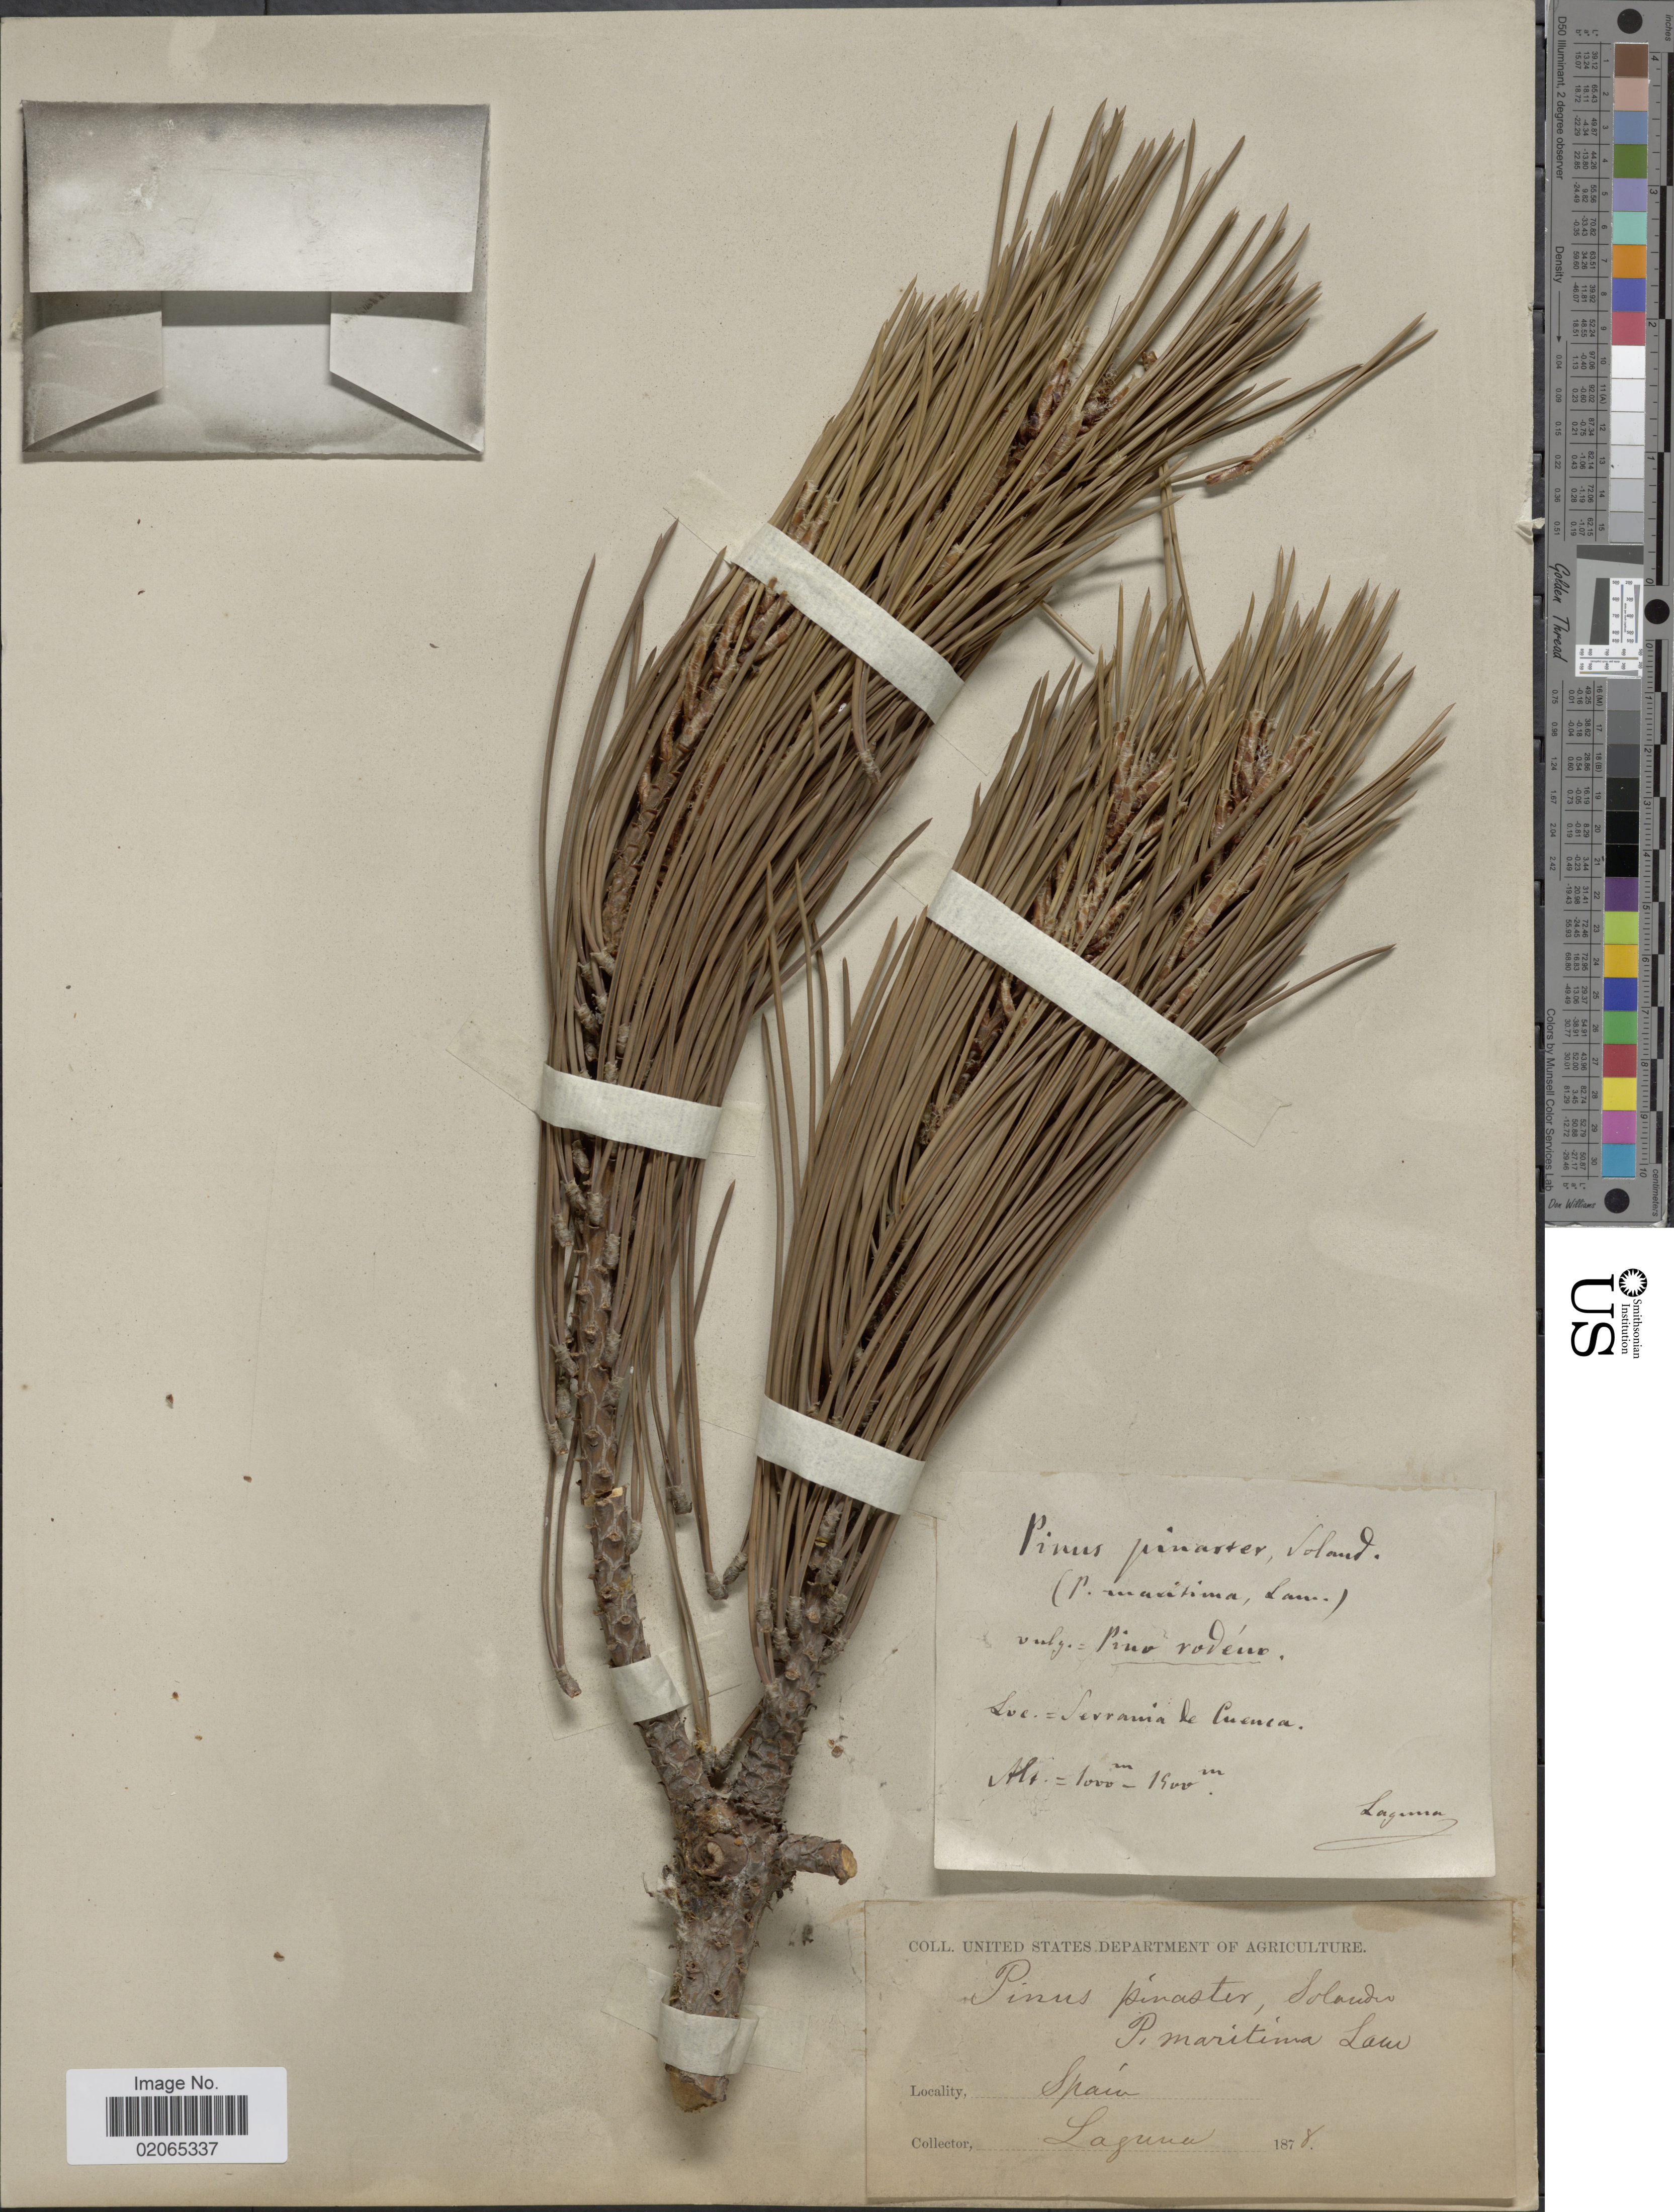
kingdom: Plantae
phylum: Tracheophyta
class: Pinopsida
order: Pinales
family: Pinaceae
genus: Pinus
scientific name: Pinus pinaster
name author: Aiton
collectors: -. Laguna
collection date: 1878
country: Spain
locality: Serrania le Cuenca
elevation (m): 1000